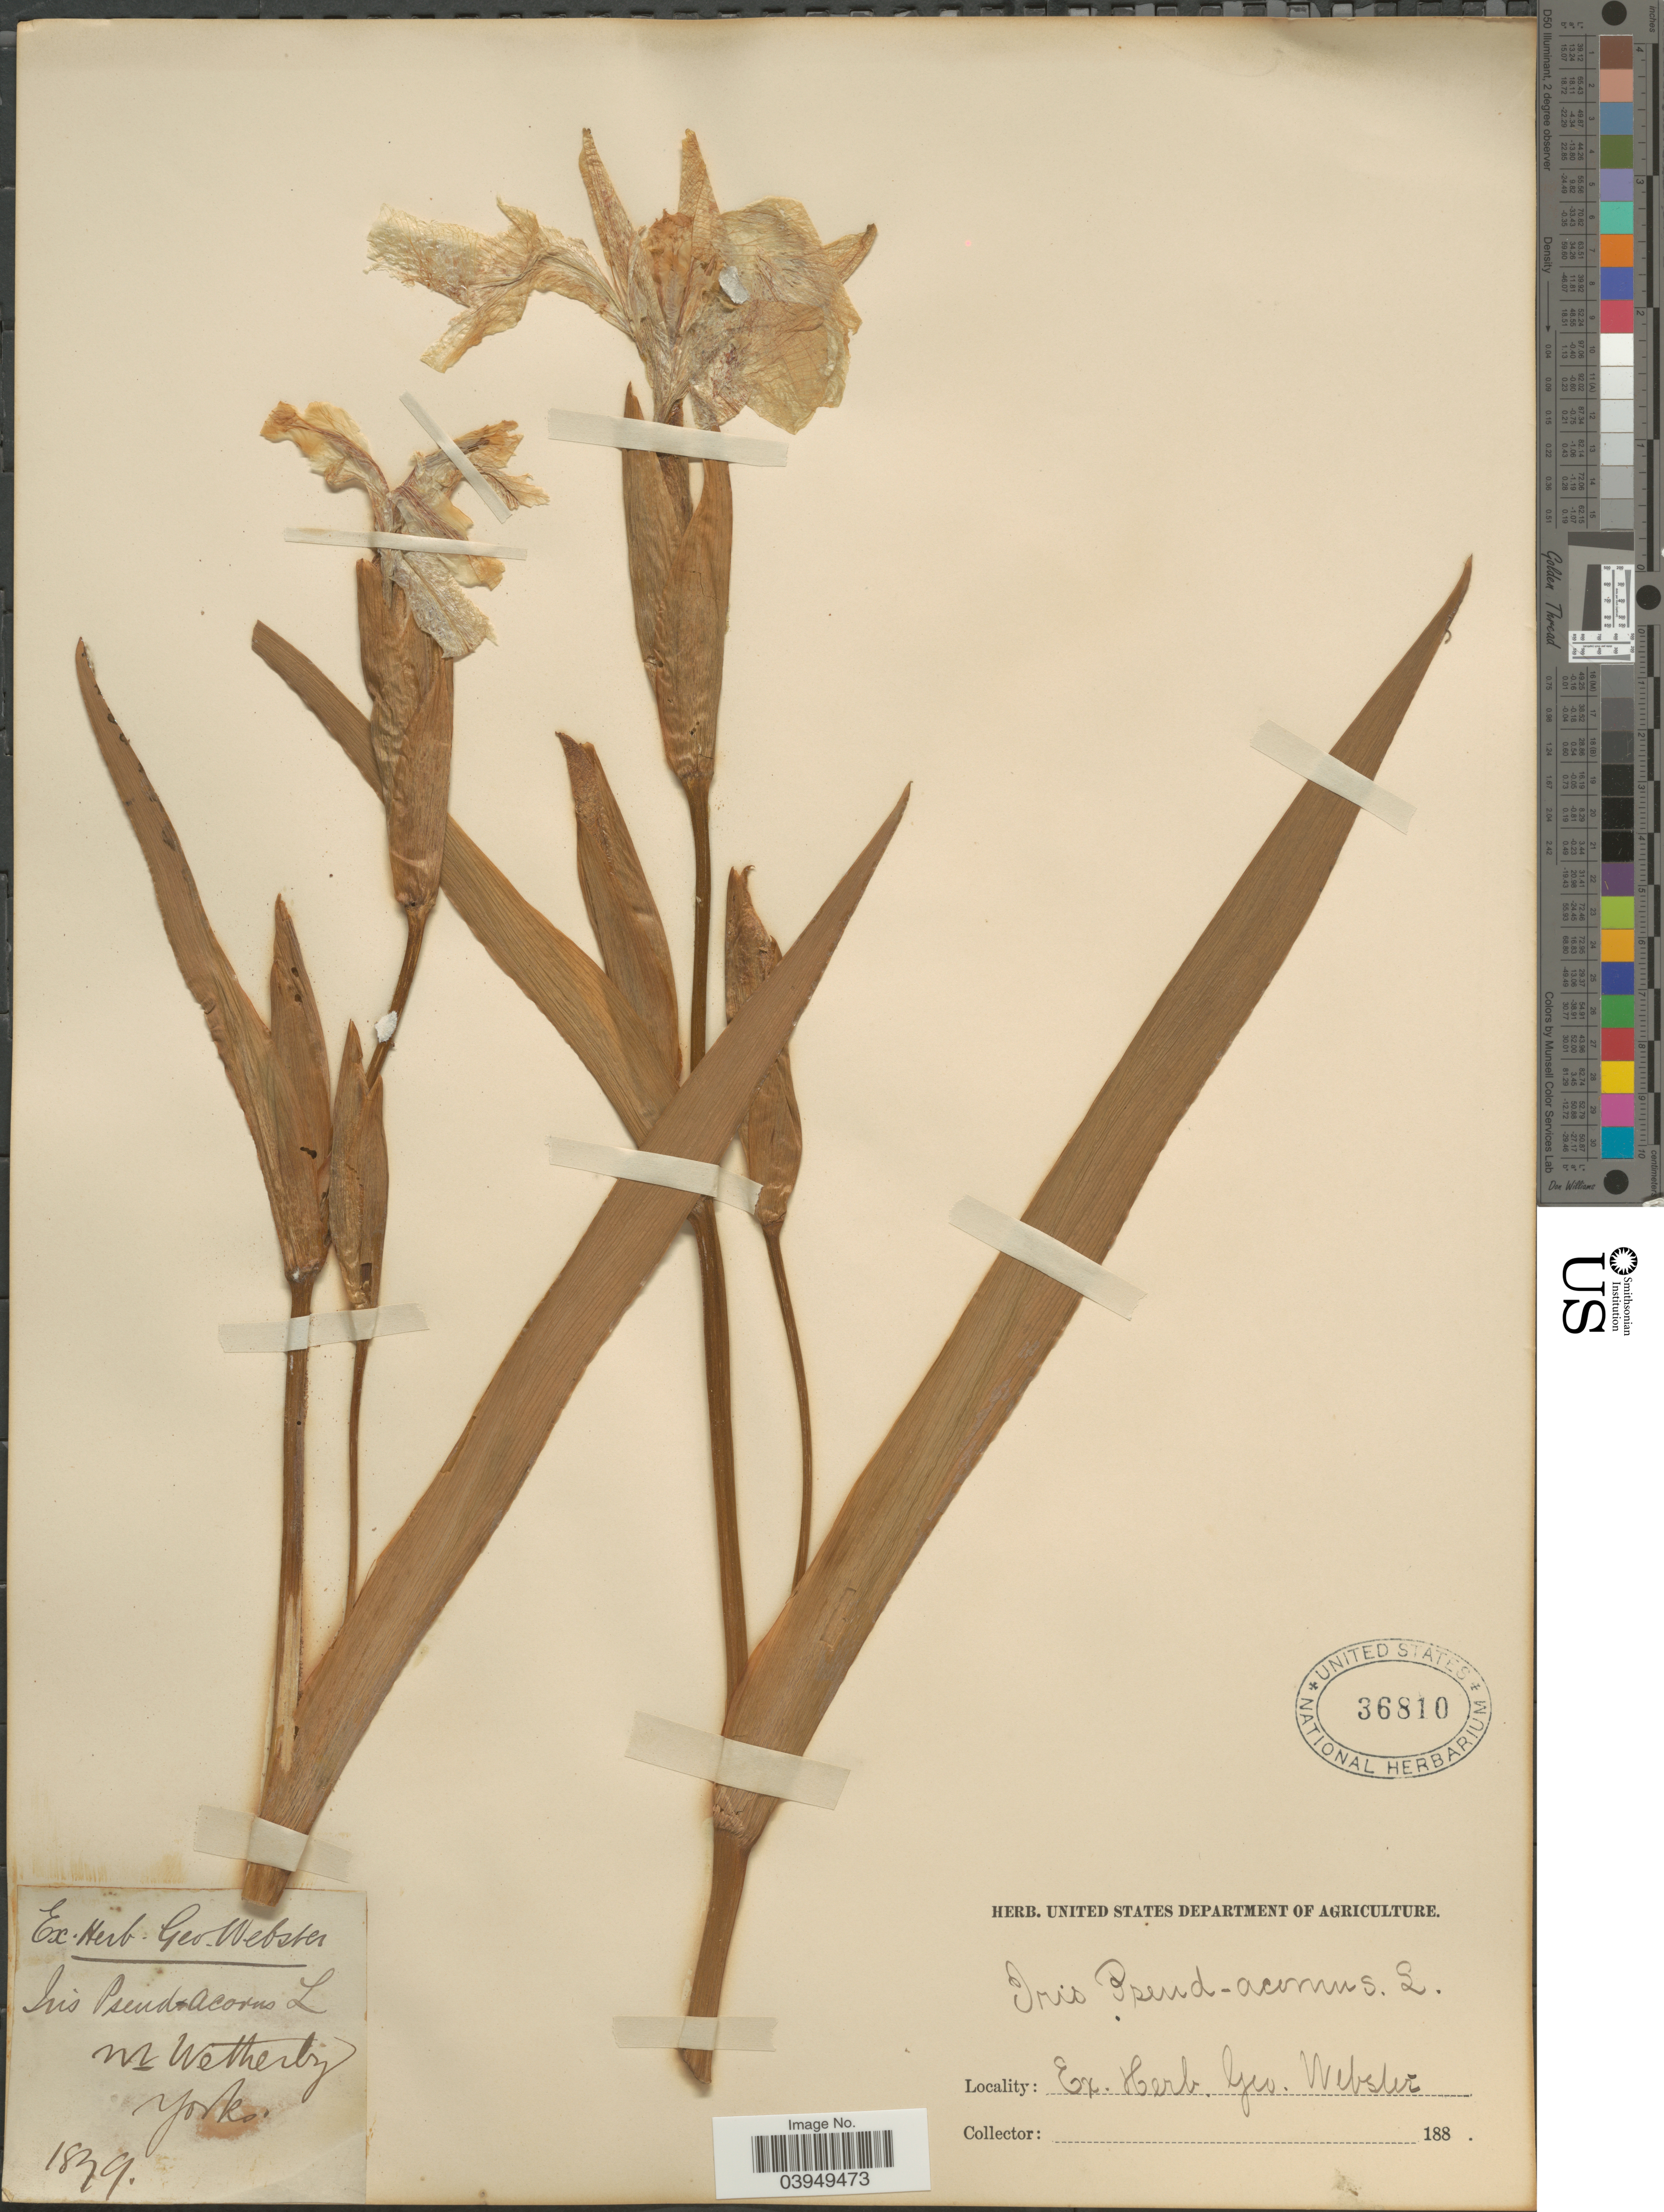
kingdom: Plantae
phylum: Tracheophyta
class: Liliopsida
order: Asparagales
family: Iridaceae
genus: Iris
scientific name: Iris pseudacorus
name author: L.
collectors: ex herb. Geo. Webster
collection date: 1879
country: United Kingdom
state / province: England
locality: Mt. Wetherby. Yorks.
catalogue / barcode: US 36810